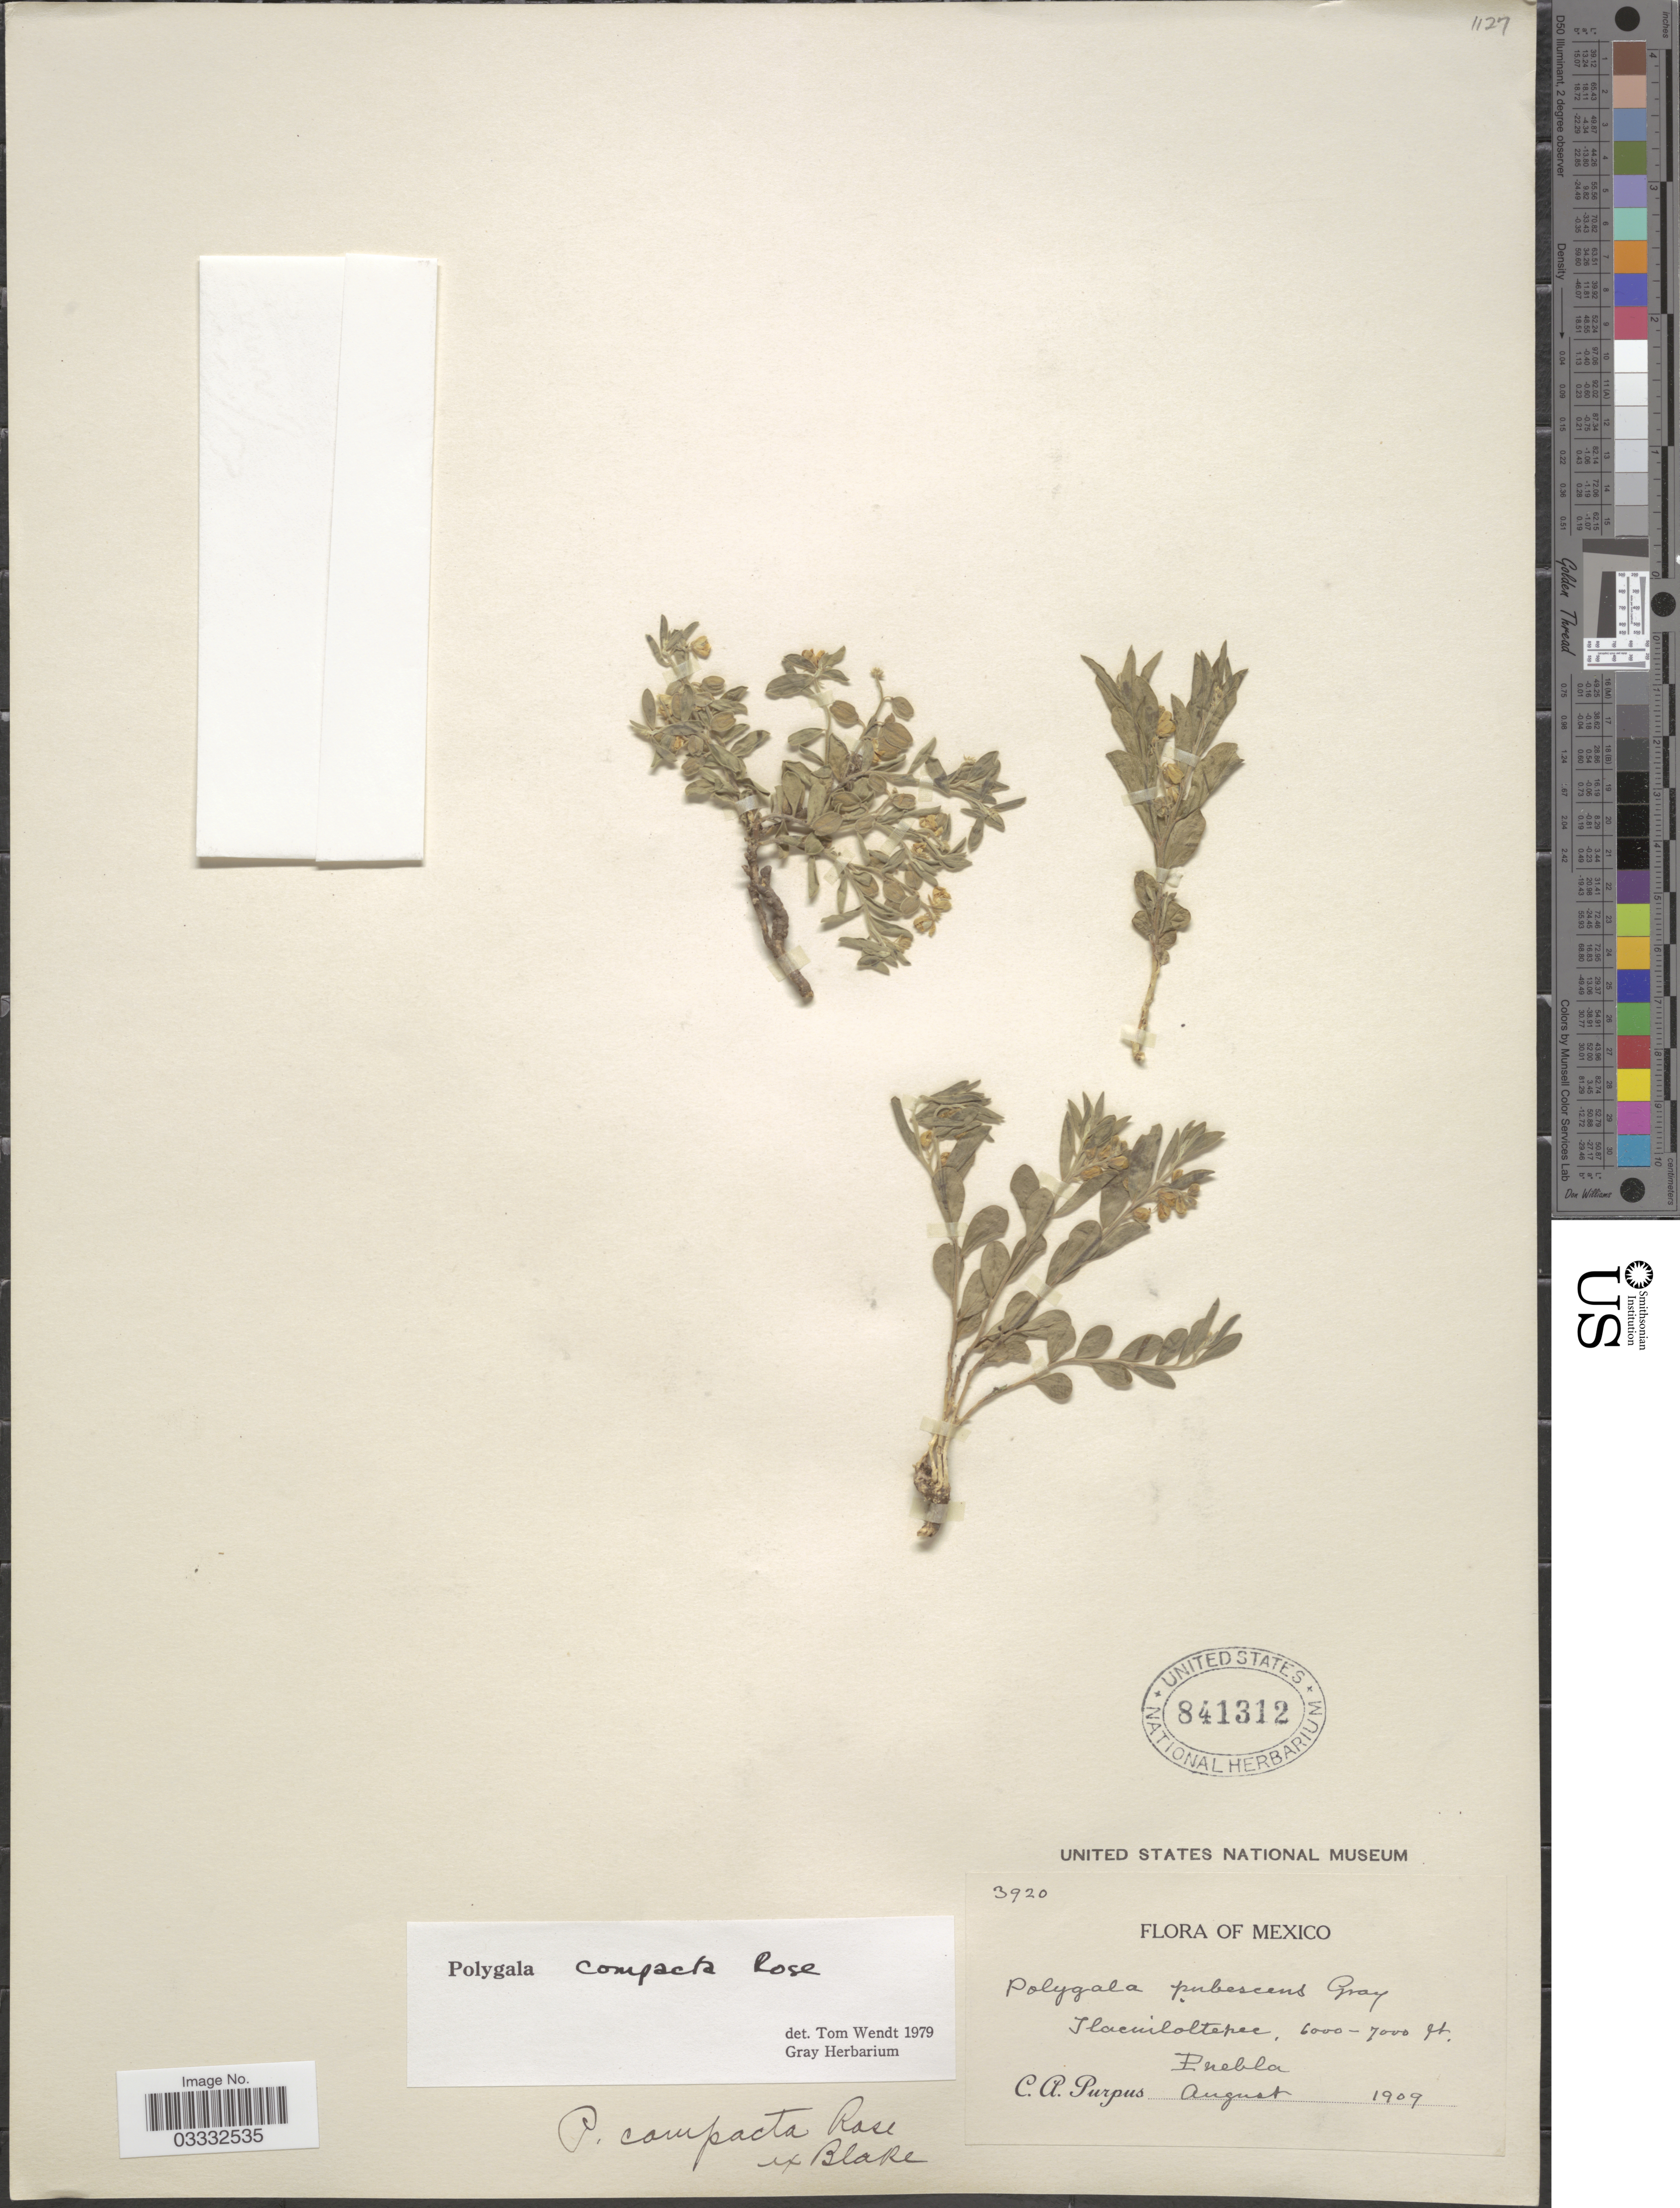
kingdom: Plantae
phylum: Tracheophyta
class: Magnoliopsida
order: Fabales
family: Polygalaceae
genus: Polygala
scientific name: Polygala compacta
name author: Rose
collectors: C. A. Purpus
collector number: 3920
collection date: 1909-08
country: Mexico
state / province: Puebla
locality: Tlacuiloltepec.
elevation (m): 1829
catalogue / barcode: US 841312